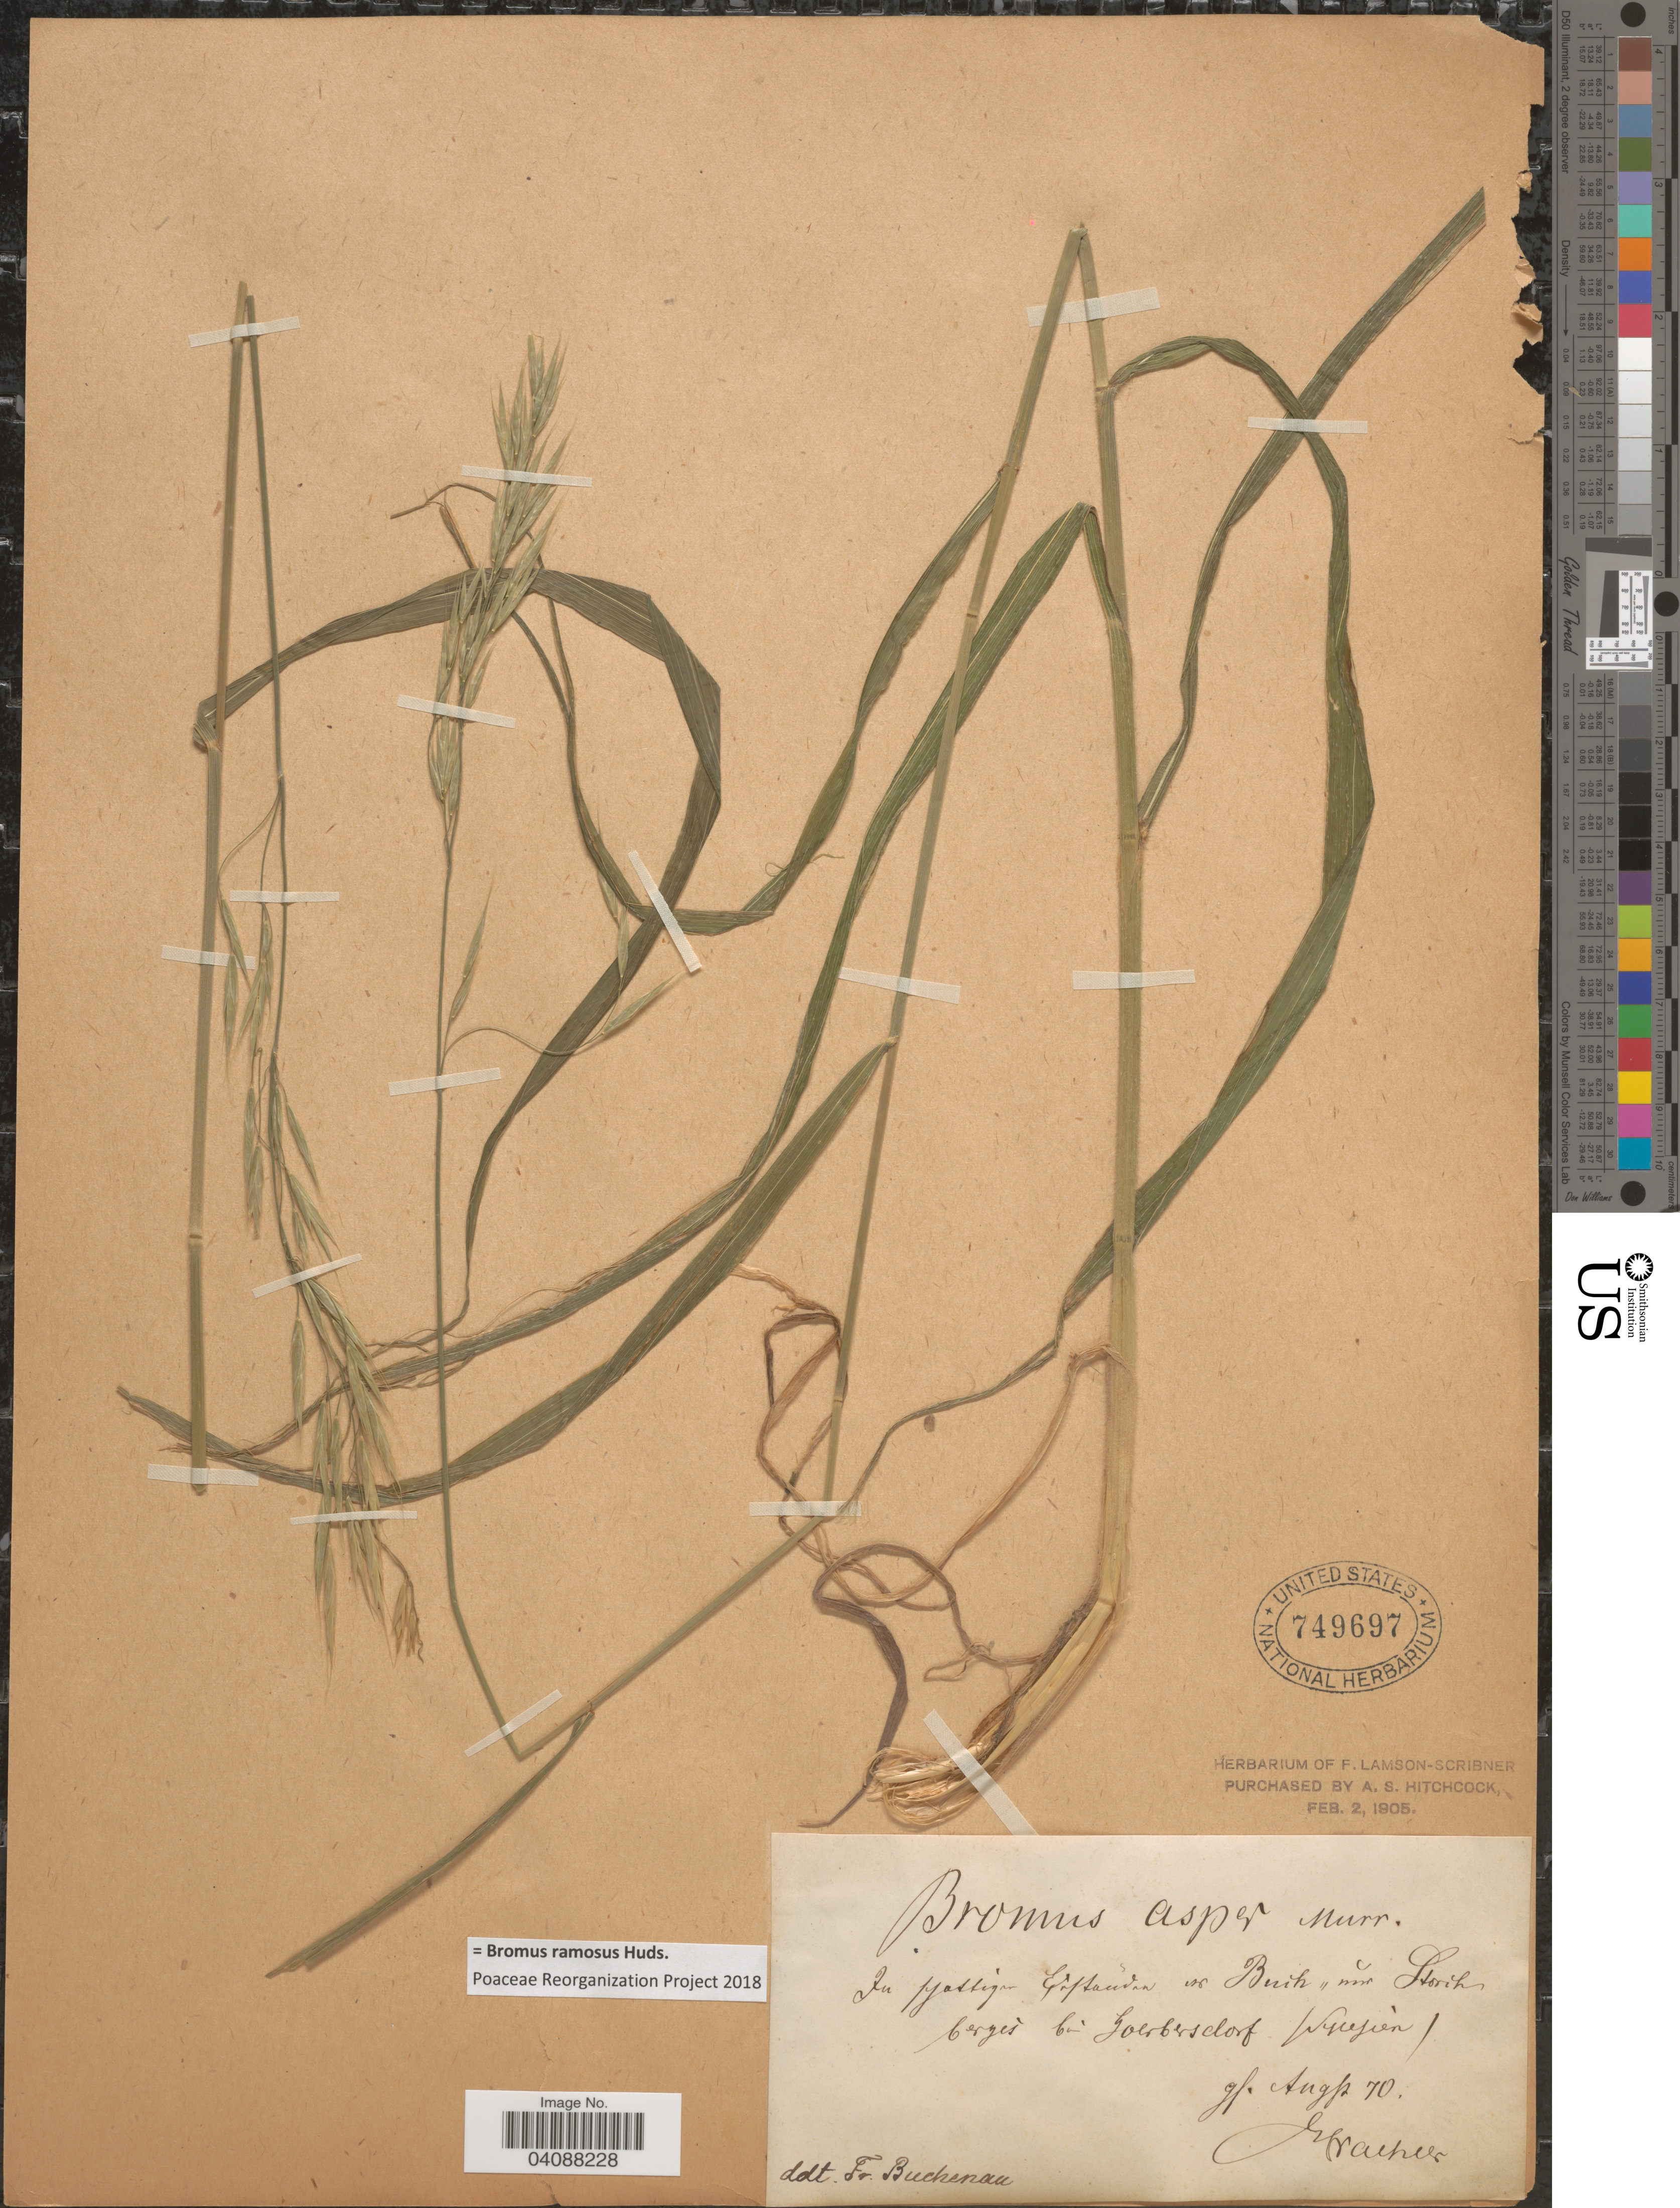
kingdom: Plantae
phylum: Tracheophyta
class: Liliopsida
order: Poales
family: Poaceae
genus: Bromus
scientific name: Bromus ramosus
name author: Huds.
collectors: Buchenau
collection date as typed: Transcribed d/m/y: /8/70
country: Germany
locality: In pfattigen Gùffaudan um Buĭh ĭur Storih bergès bei Goerbesdorf Wuesièn).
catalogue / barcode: US 749697